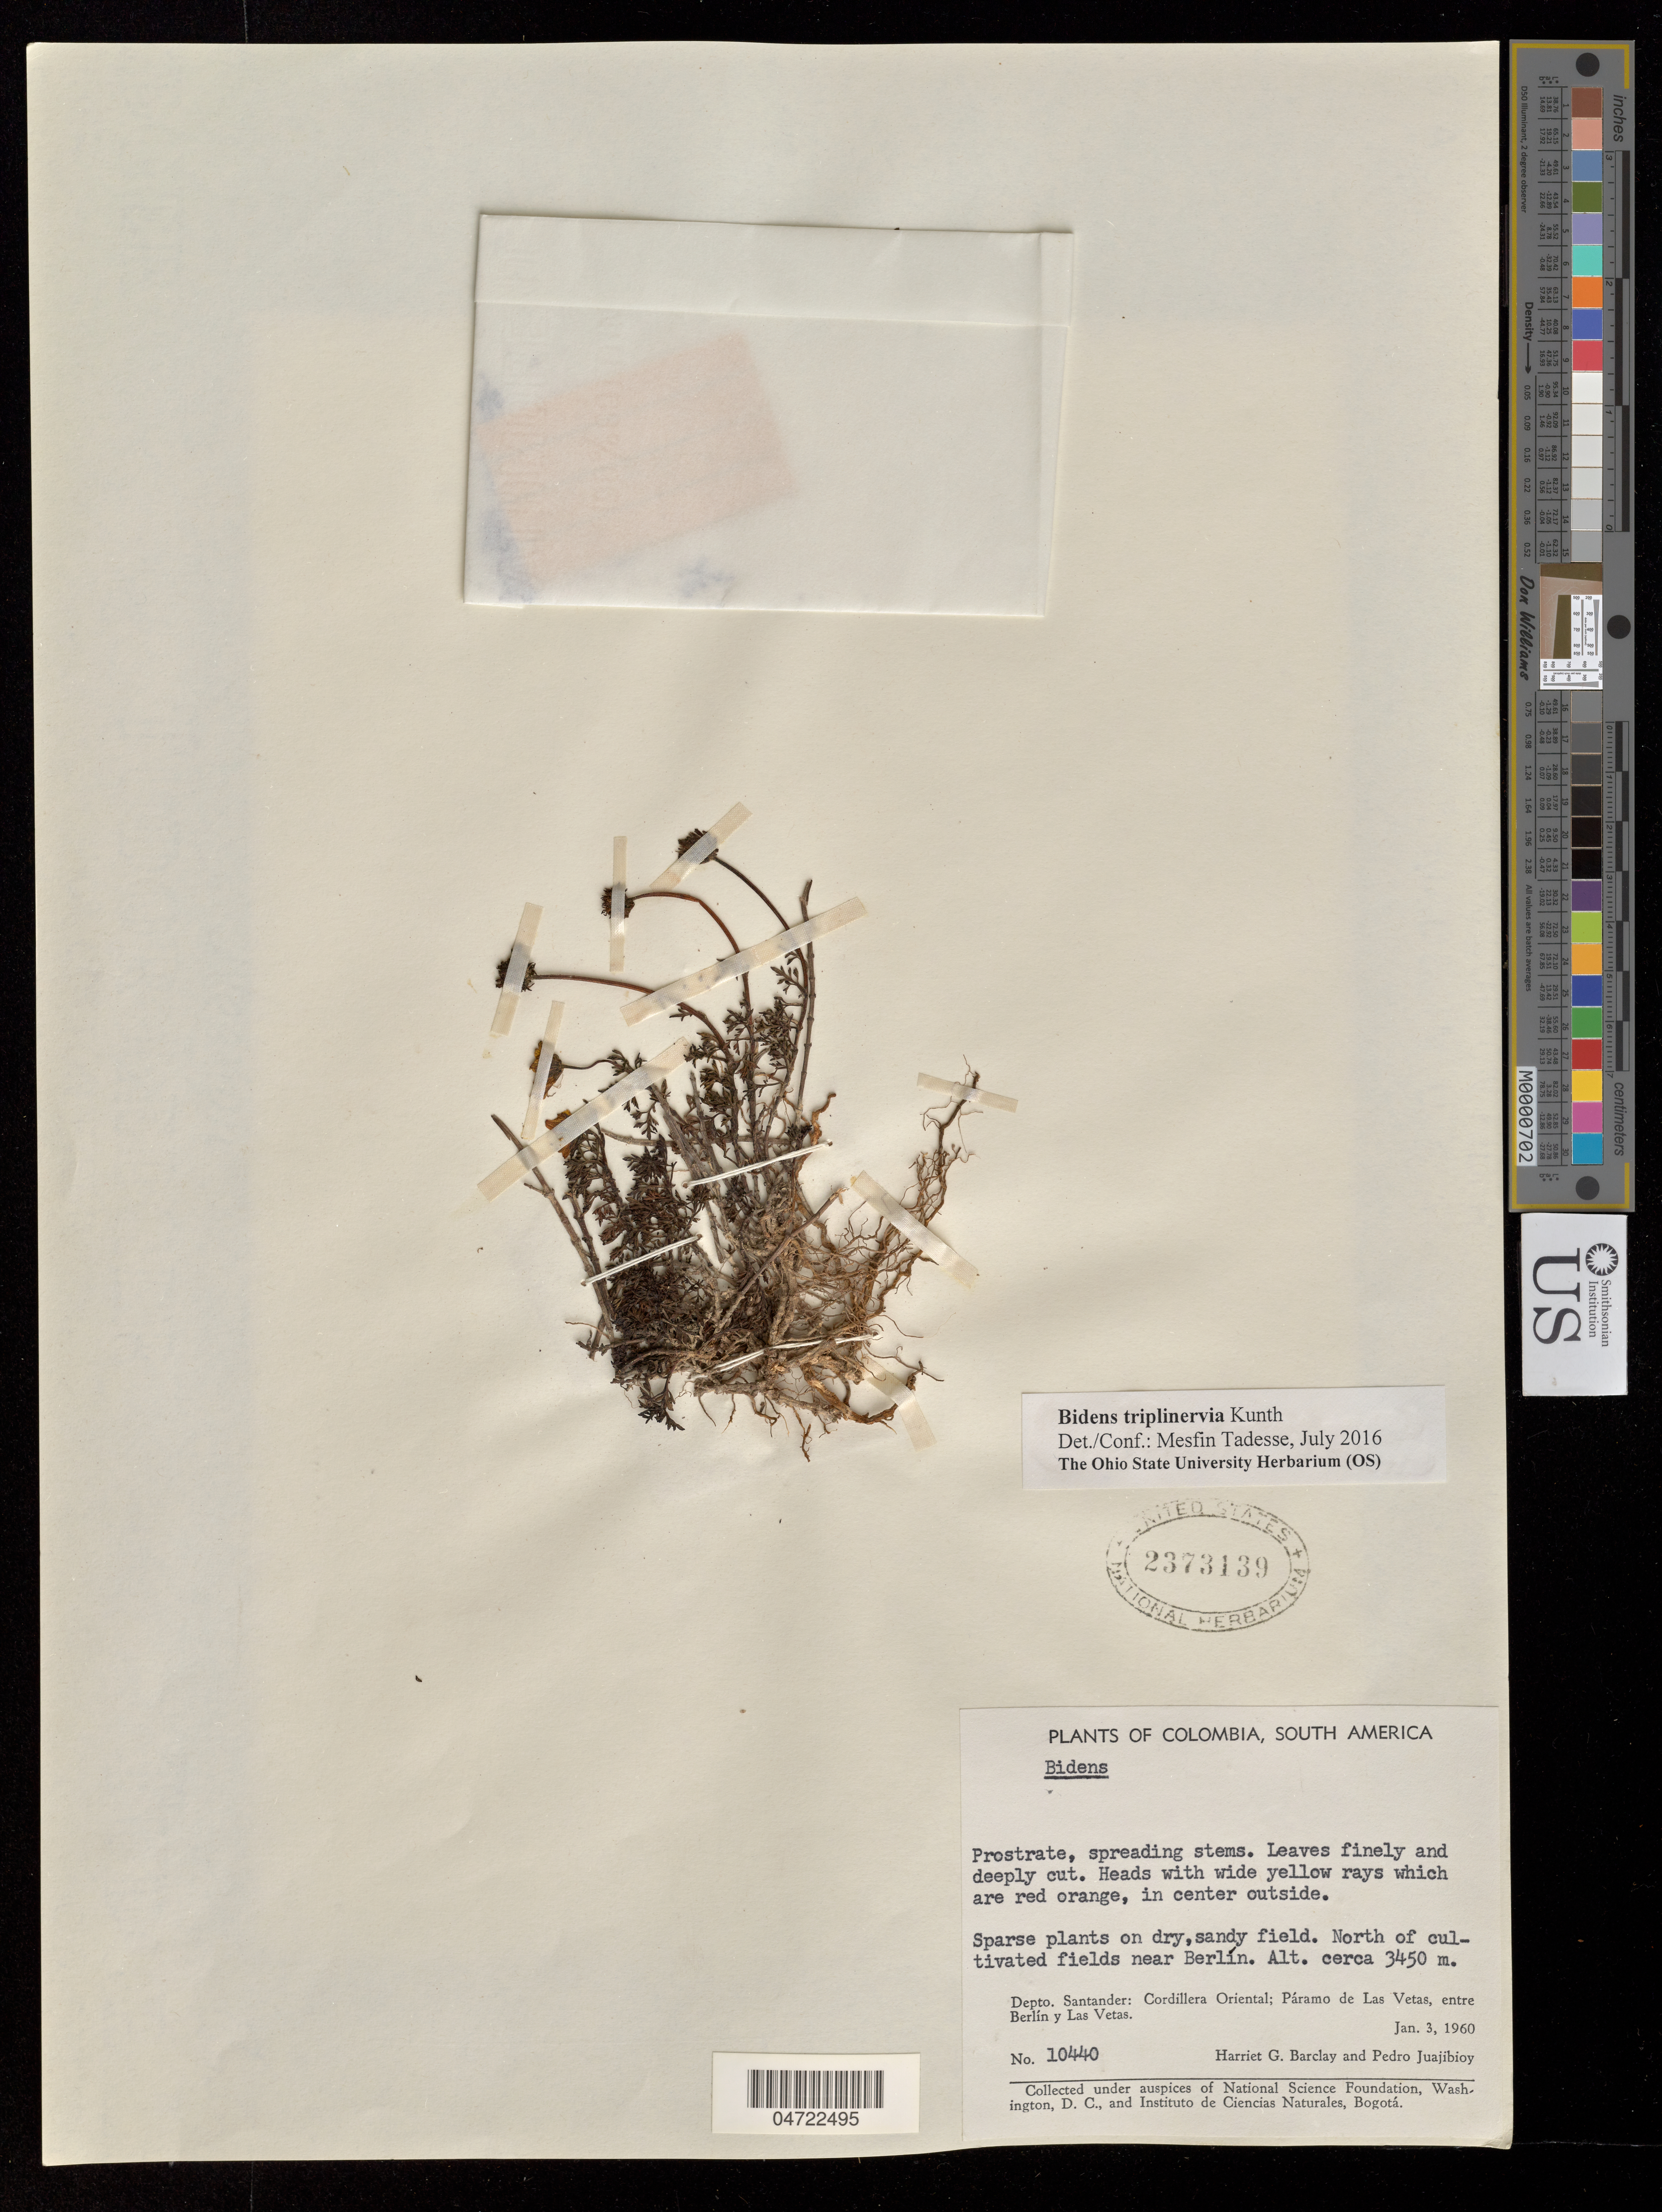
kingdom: Plantae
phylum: Tracheophyta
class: Magnoliopsida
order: Asterales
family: Asteraceae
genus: Bidens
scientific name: Bidens triplinervia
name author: Kunth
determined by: Tadesse, M.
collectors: H. G. Barclay & P. Juajibioy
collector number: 10440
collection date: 1960-01-03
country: Colombia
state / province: Santander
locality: Páramo de las Vetas. Entre Berlín y las Vetas.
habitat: On sandy field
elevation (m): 3450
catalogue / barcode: US 2373139